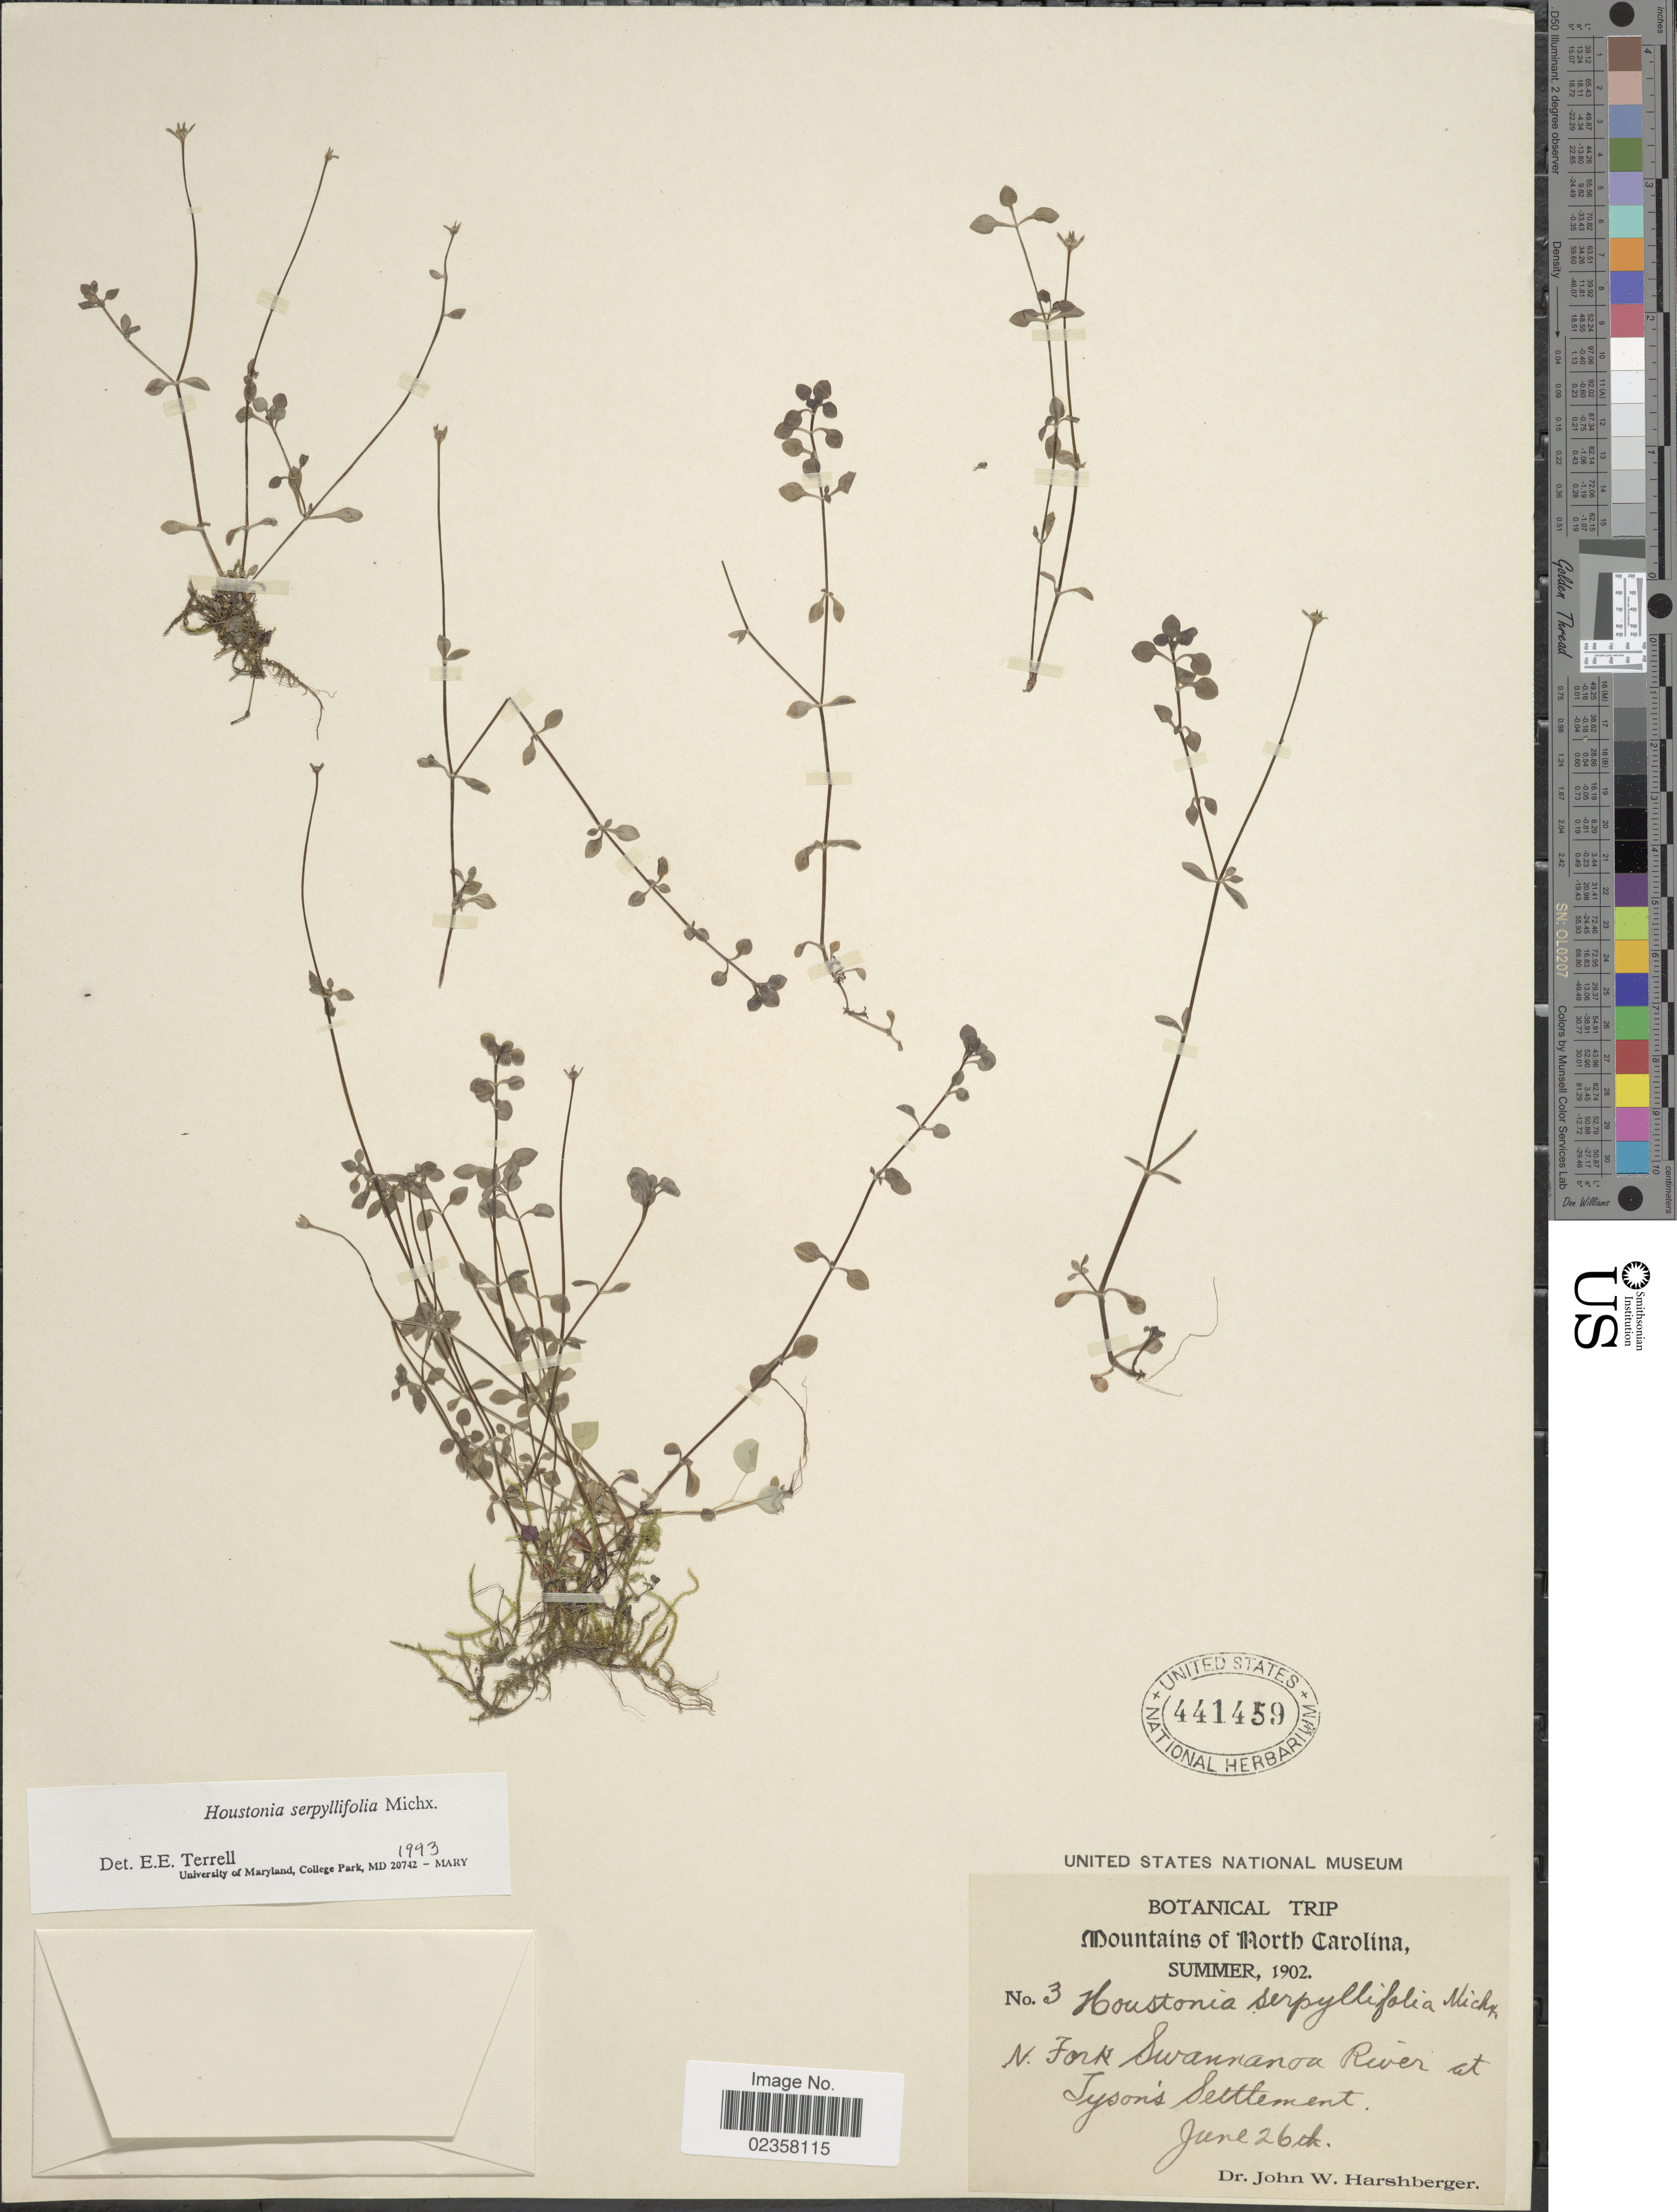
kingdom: Plantae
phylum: Tracheophyta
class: Magnoliopsida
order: Gentianales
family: Rubiaceae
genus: Houstonia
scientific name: Houstonia serpyllifolia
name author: Michx.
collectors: J. W. Harshberger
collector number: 3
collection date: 1902-06-03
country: United States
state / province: North Carolina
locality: Mountains of North Carolina, N. Fork Savanna River at Tyson's Settlement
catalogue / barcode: US 441459